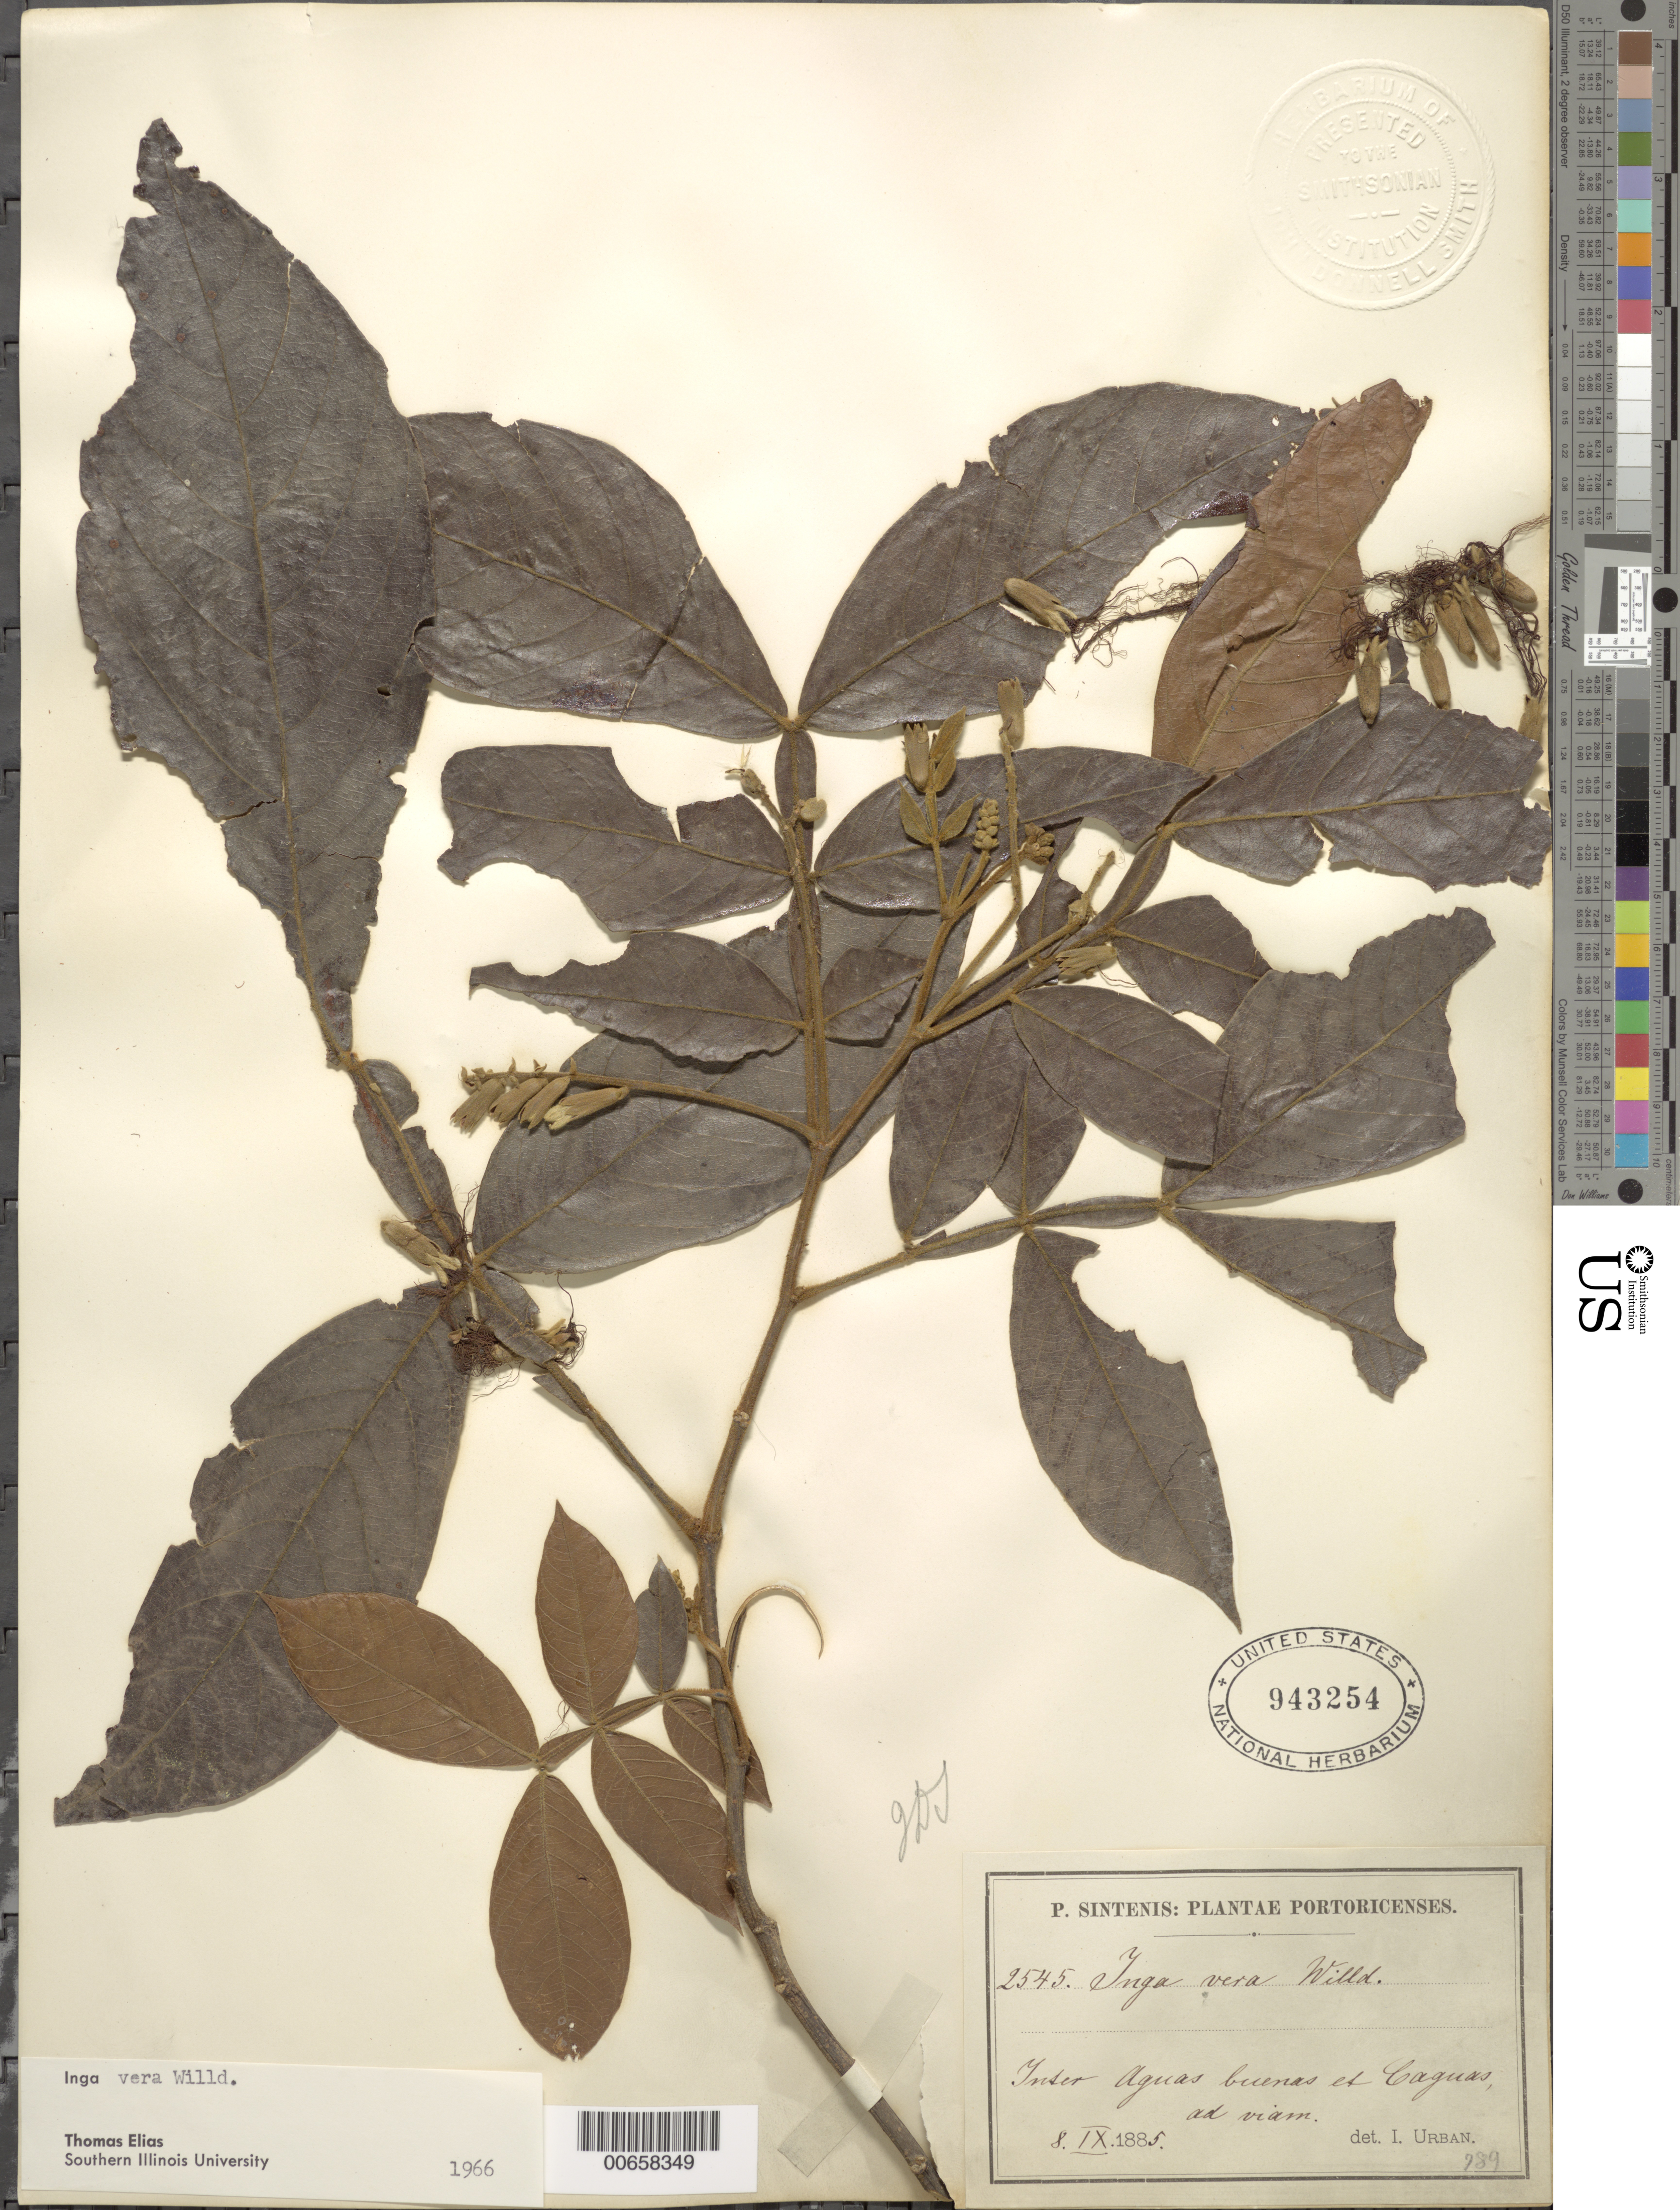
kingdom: Plantae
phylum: Tracheophyta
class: Magnoliopsida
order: Fabales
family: Fabaceae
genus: Inga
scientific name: Inga vera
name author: Willd.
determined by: Elias, T., (SIU), Southern Illinois University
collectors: P. Sintenis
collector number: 2545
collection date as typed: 08 Sep 1885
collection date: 1885-09-08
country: Puerto Rico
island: Greater Antilles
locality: Inter Aguas buenas et Caguas, ad viam.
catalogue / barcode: US 943254